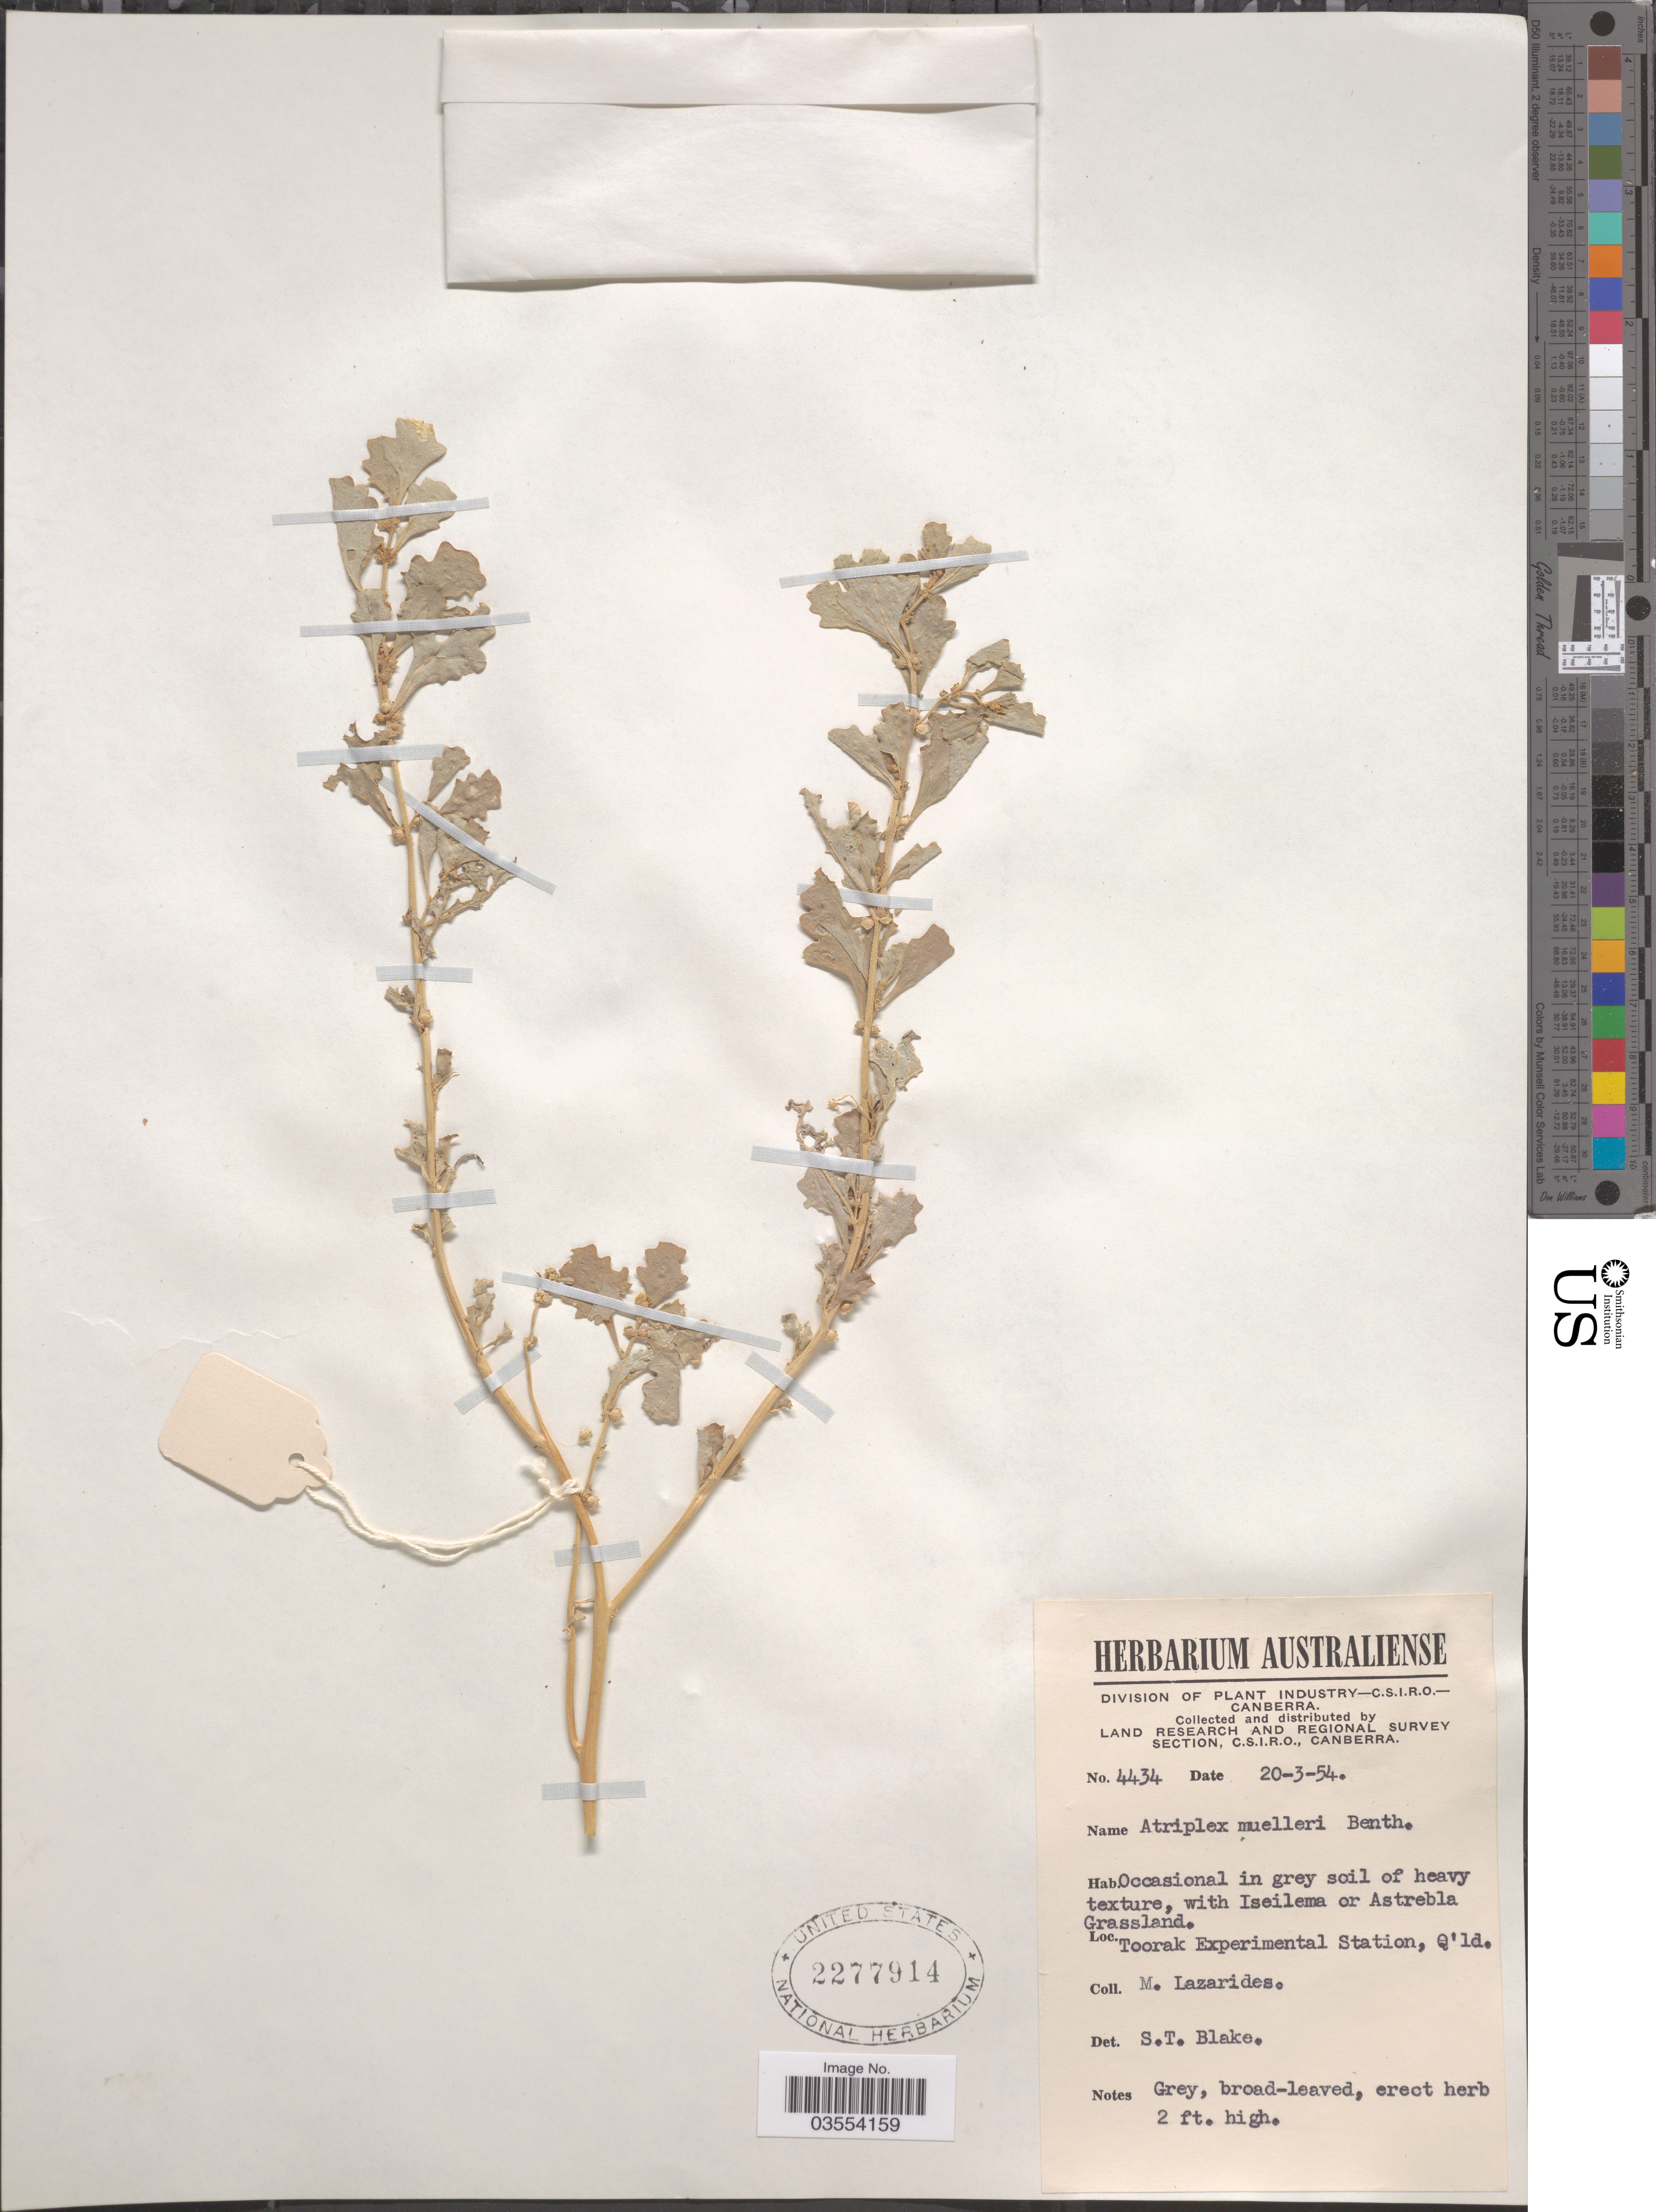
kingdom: Plantae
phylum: Tracheophyta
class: Magnoliopsida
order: Caryophyllales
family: Amaranthaceae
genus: Atriplex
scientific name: Atriplex muelleri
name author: Benth.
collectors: M. Lazarides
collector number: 4434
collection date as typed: Transcribed d/m/y: 20/3/54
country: Australia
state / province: Queensland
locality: Toorak Experimental Station.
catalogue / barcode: US 2277914